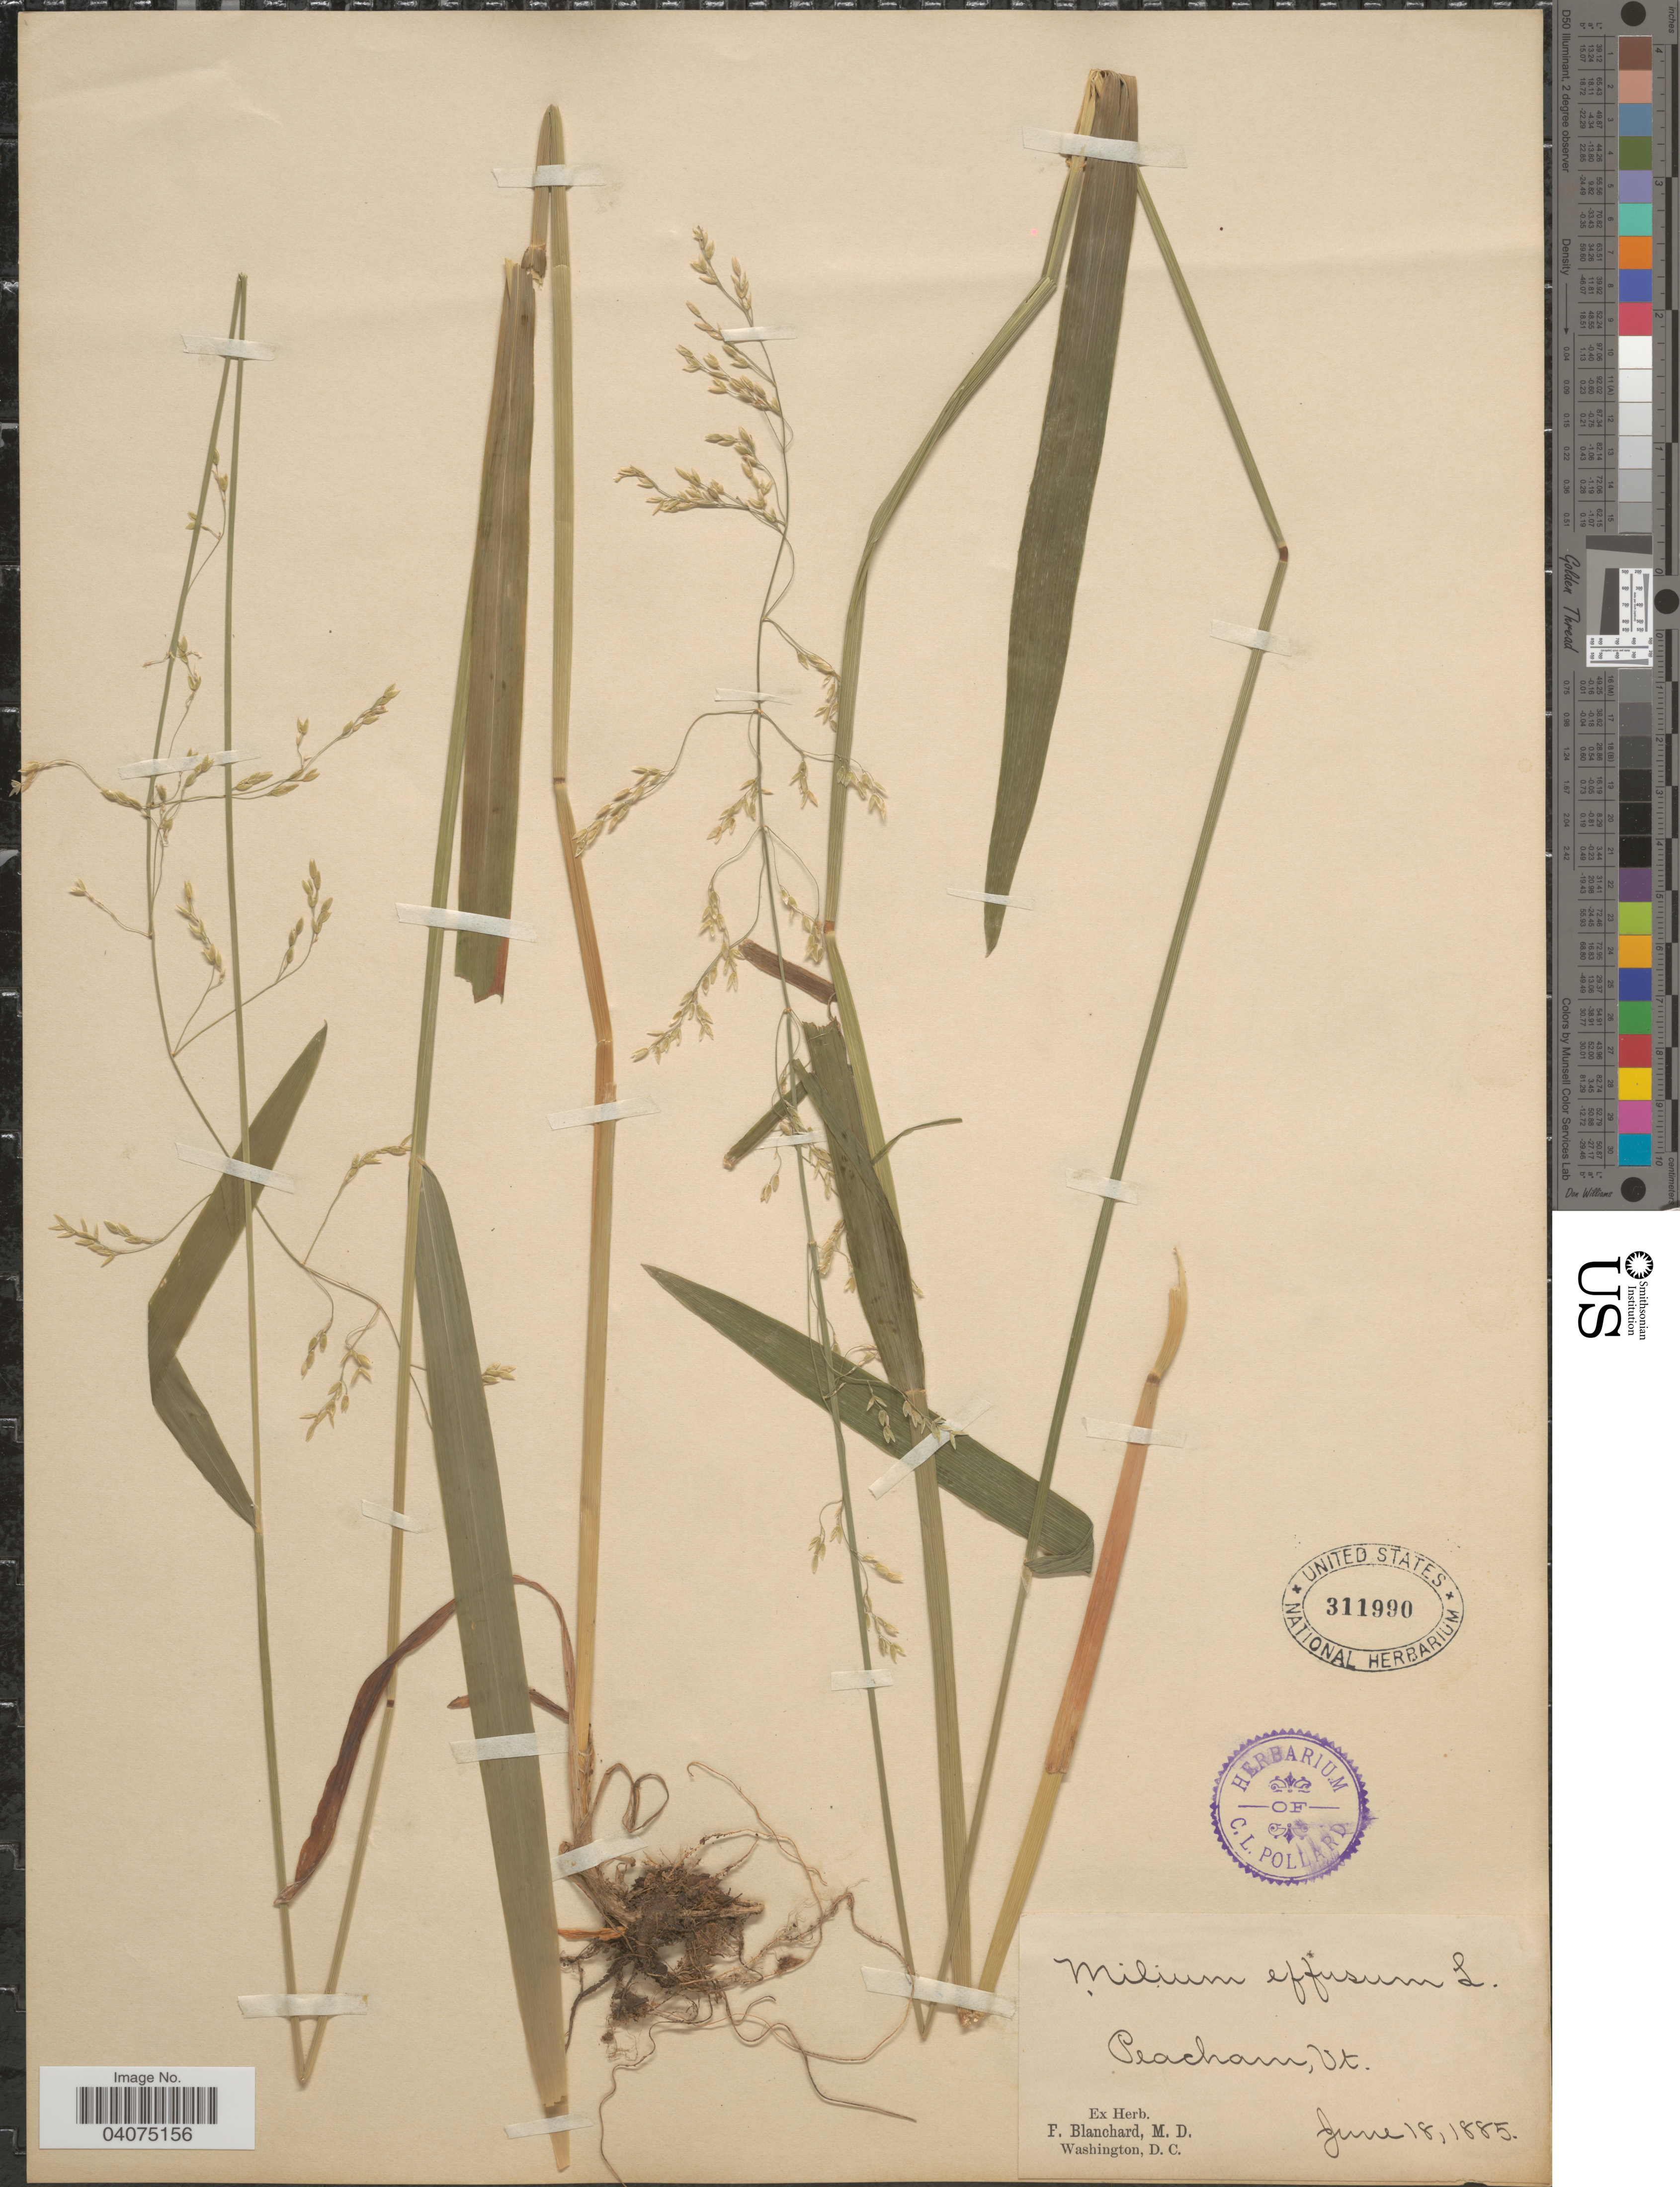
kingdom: Plantae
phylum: Tracheophyta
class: Liliopsida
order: Poales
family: Poaceae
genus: Milium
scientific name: Milium effusum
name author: L.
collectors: ex herb. F. Blanchard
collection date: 1885-06-18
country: United States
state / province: Vermont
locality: Peacham.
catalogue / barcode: US 311990